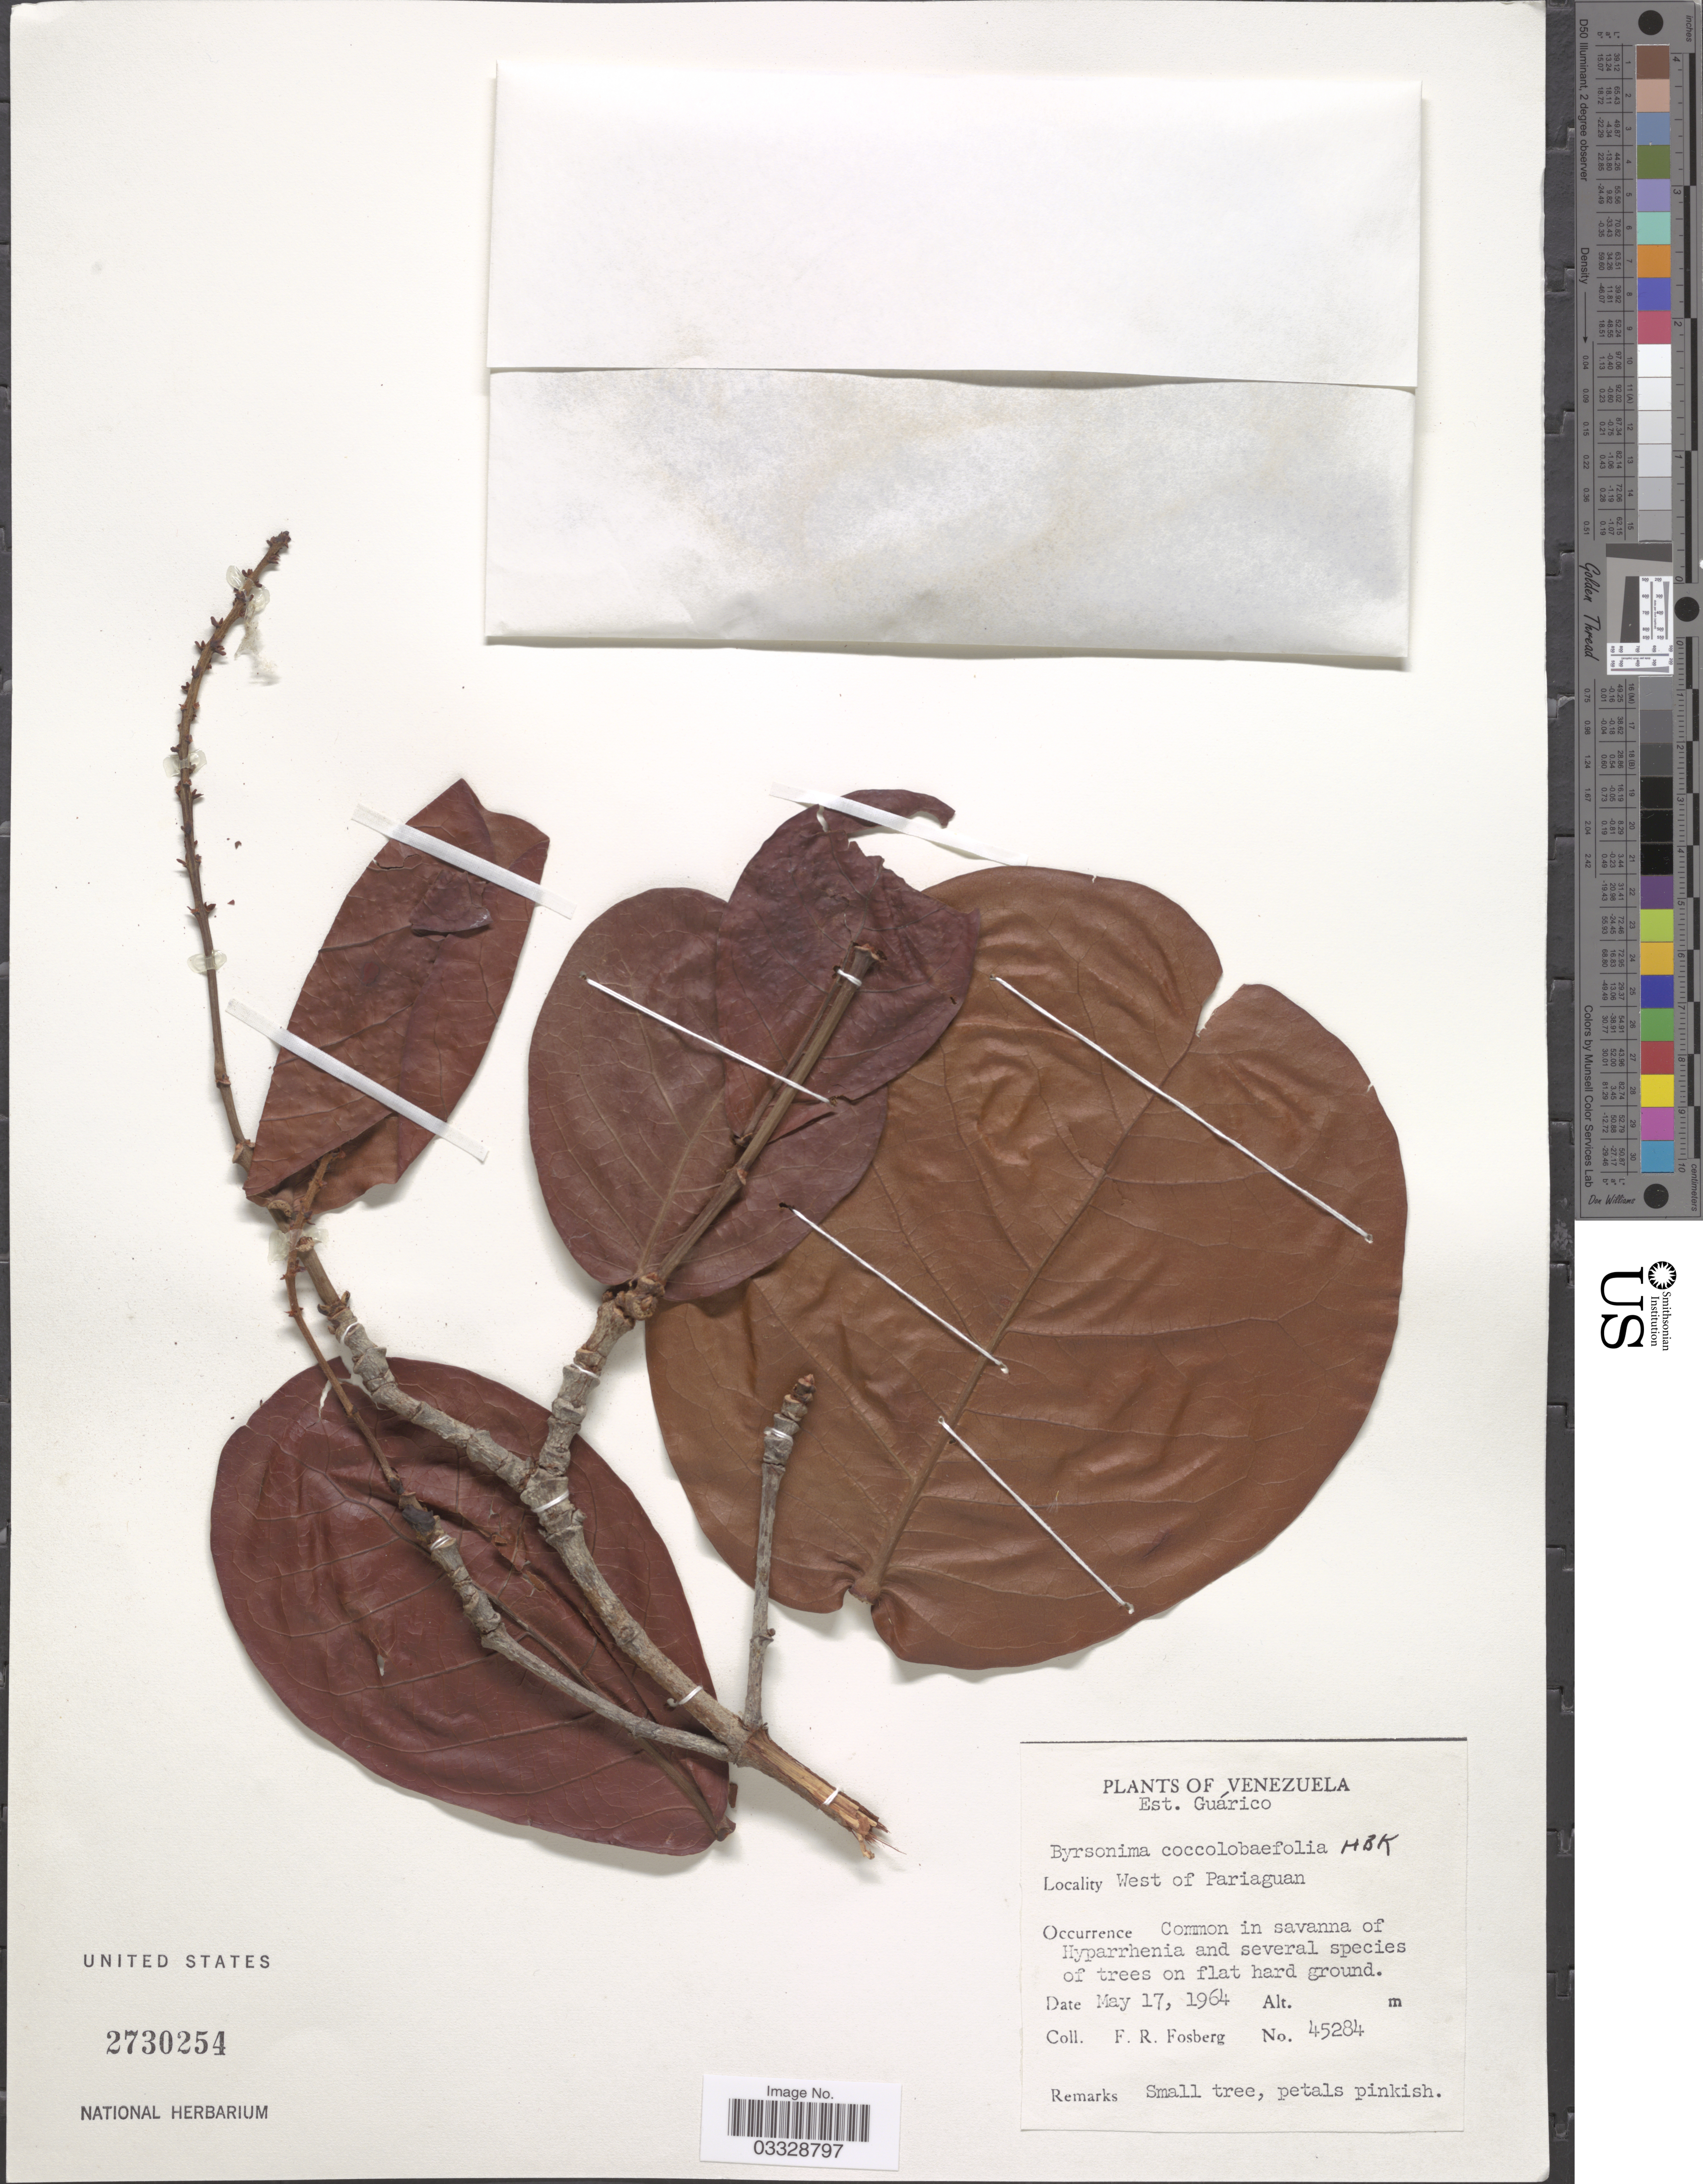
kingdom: Plantae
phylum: Tracheophyta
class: Magnoliopsida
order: Malpighiales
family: Malpighiaceae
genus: Byrsonima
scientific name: Byrsonima coccolobifolia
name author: Kunth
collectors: F. R. Fosberg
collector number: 45284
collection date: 1964-05-17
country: Venezuela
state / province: Guárico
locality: West of Pariaguan.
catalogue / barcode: US 2730254